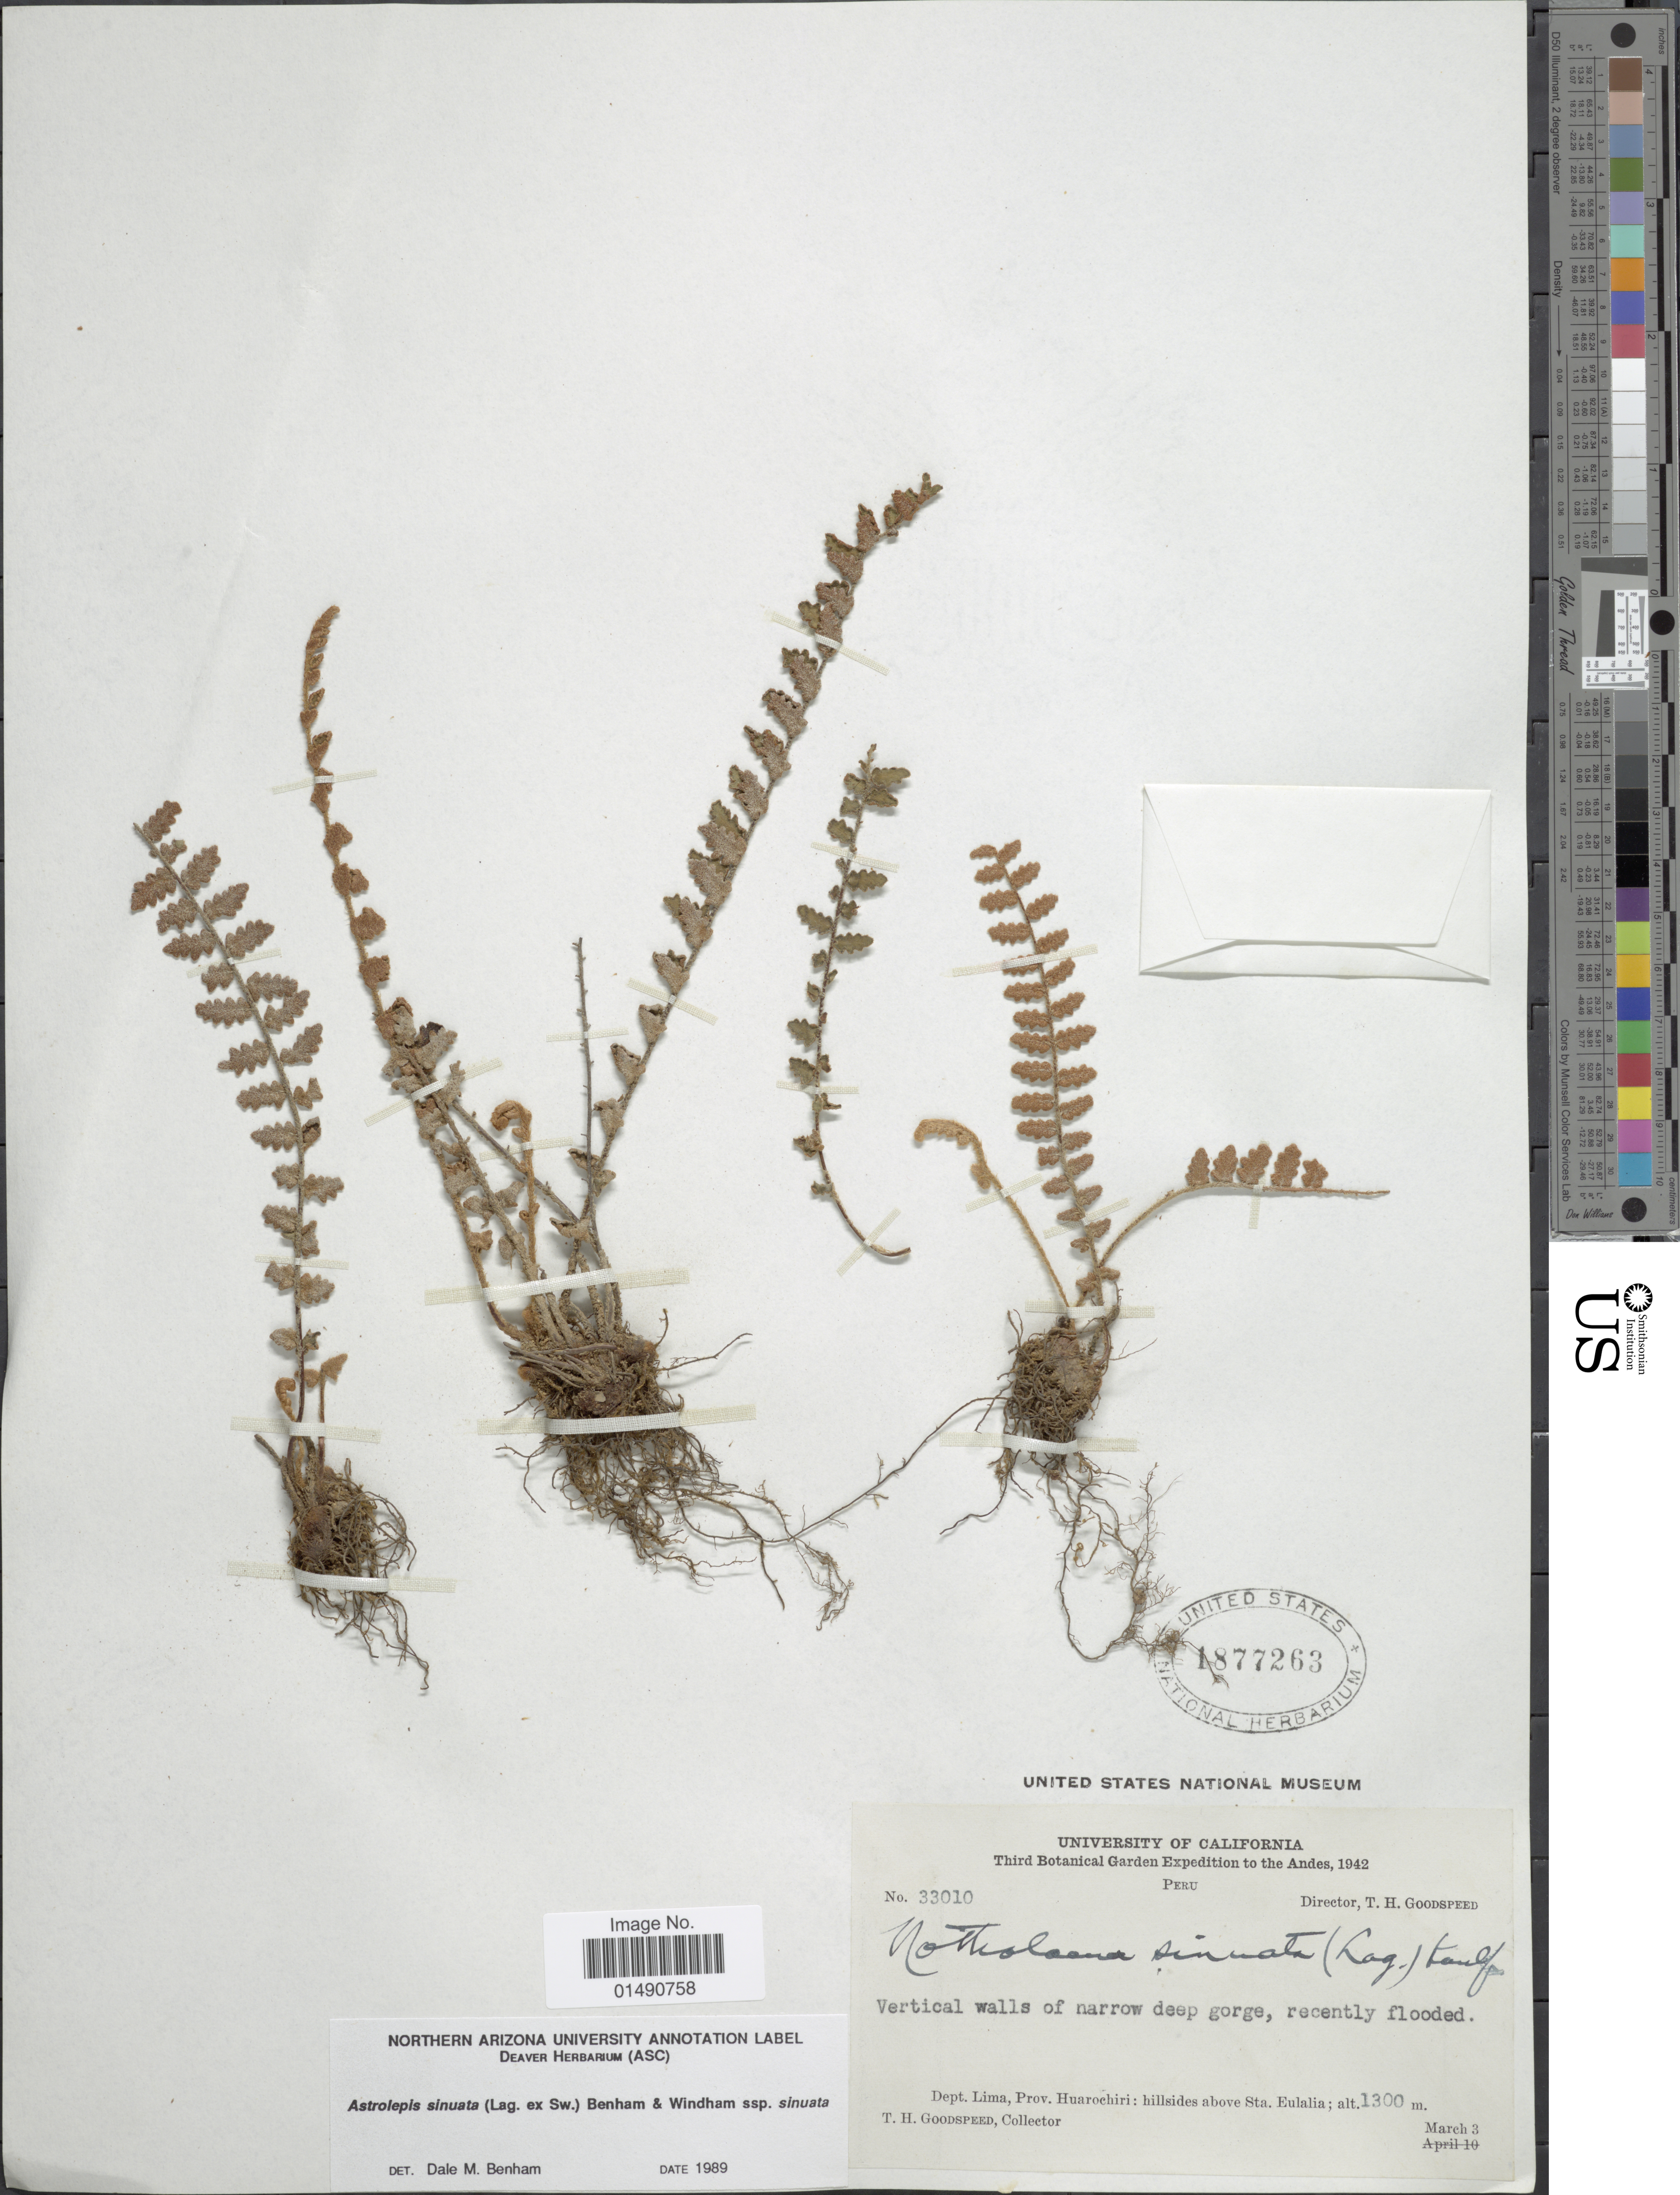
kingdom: Plantae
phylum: Tracheophyta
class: Polypodiopsida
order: Polypodiales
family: Pteridaceae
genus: Astrolepis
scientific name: Astrolepis sinuata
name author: (Lag. ex Sw.) D.M. Benham & Windham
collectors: T. Goodspeed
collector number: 33010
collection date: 1942-03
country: Peru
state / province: Lima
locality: Prov. Huarochiri: hillside above Sta. Eulalia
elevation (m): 1300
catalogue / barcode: US 1877263